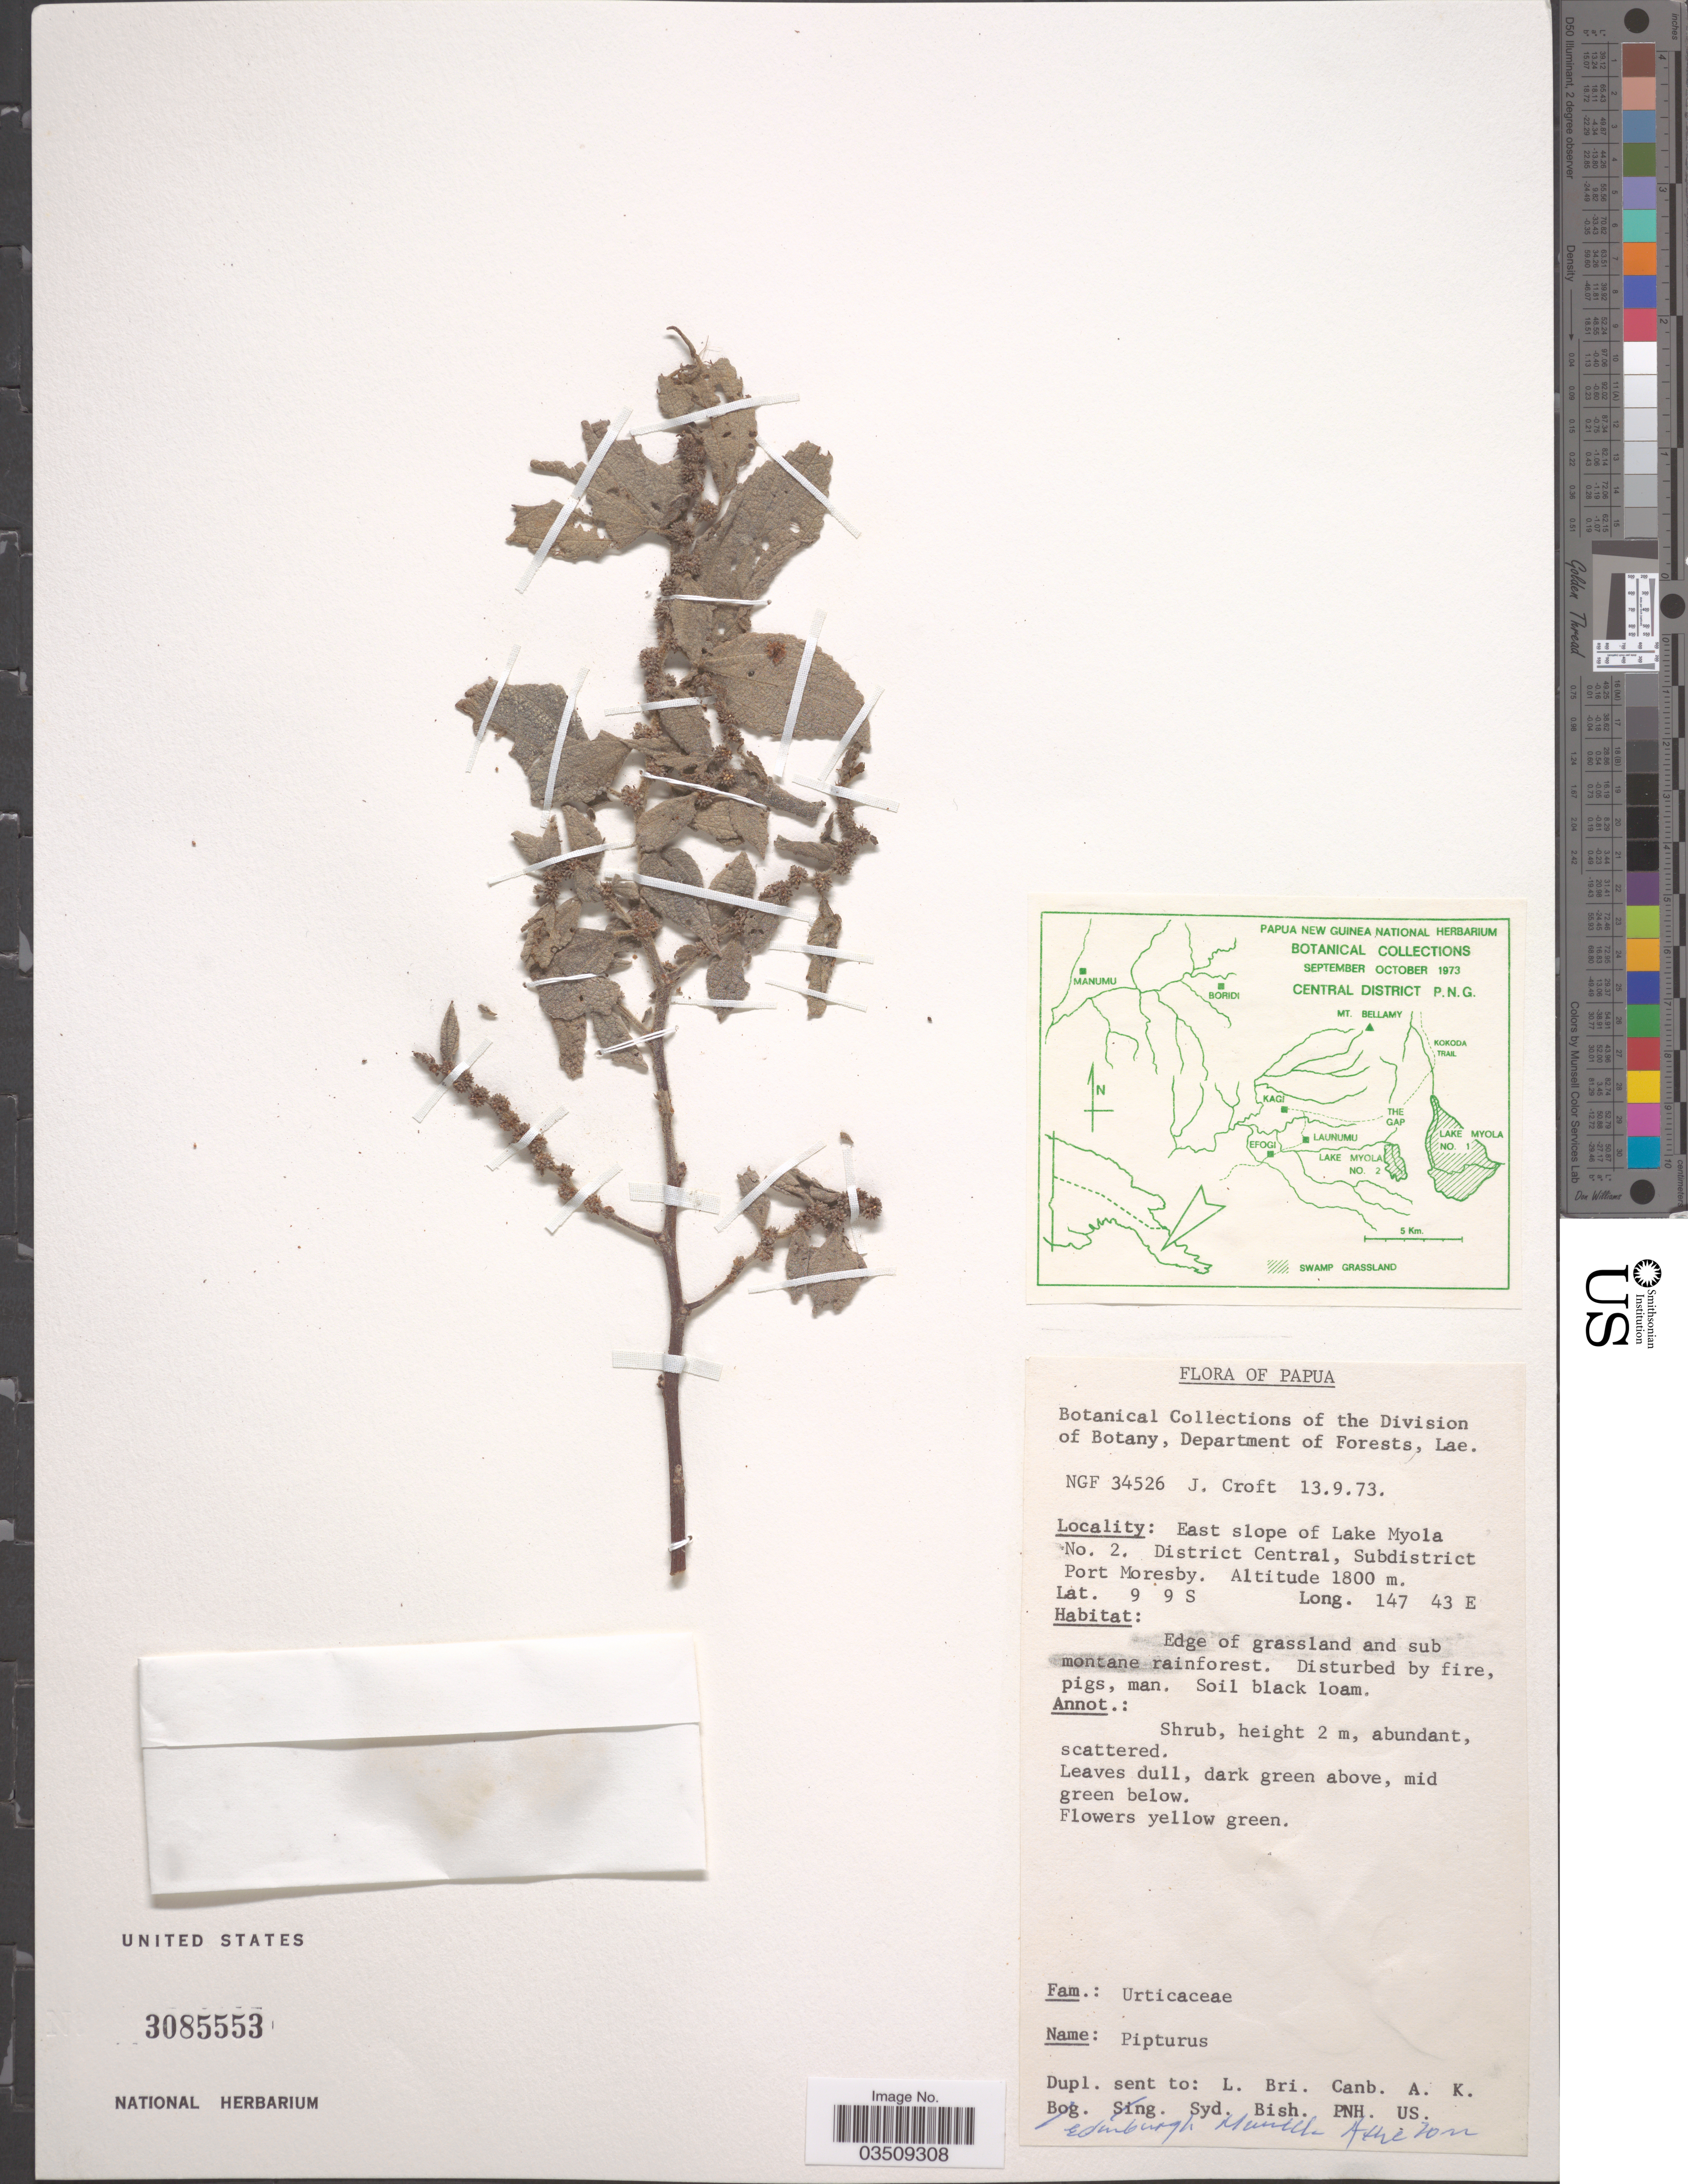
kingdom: Plantae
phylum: Tracheophyta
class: Magnoliopsida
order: Rosales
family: Urticaceae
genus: Pipturus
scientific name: Pipturus sp.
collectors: J. Croft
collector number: NGF 34526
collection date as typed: Transcribed d/m/y: 13/9/73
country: Papua New Guinea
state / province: Central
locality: East slope of Lake Myola No. 2. District Central, Subdistrict Port Moresby.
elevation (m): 1800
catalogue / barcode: US 3085553